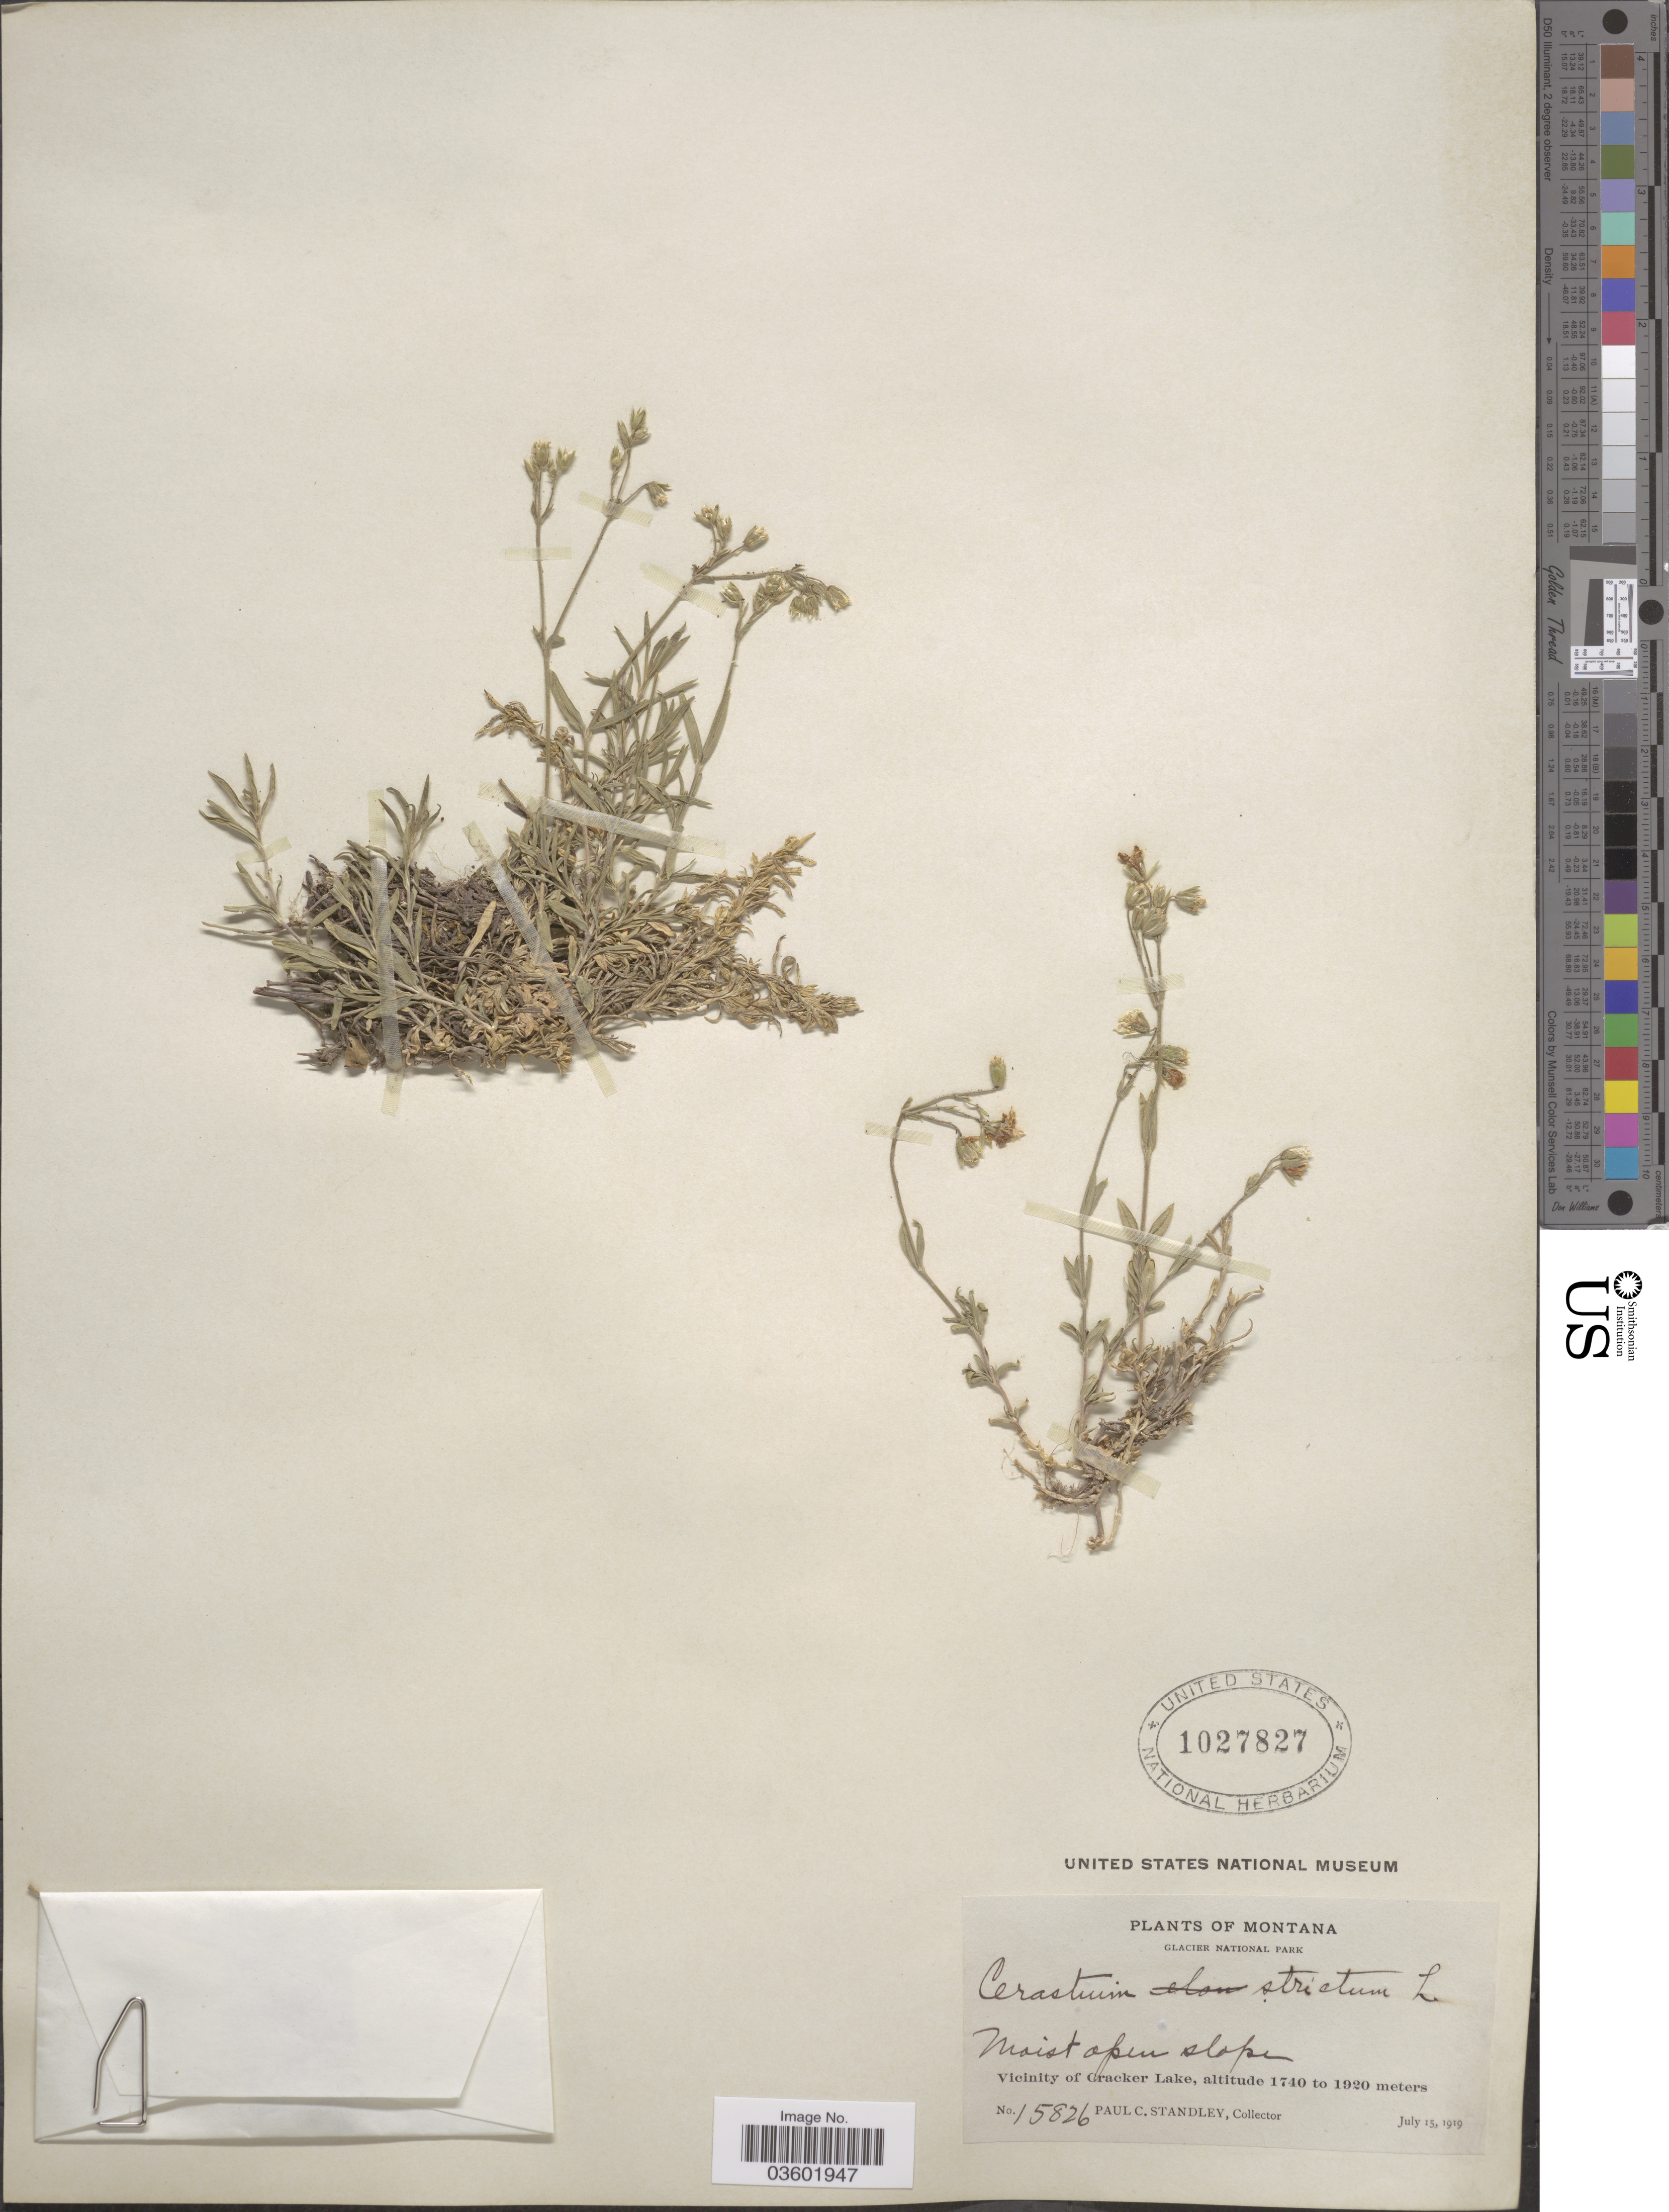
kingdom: Plantae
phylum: Tracheophyta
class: Magnoliopsida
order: Caryophyllales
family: Caryophyllaceae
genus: Cerastium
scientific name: Cerastium strictum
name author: L.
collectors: P. C. Standley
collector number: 15826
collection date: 1919-07-15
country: United States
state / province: Montana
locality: Glacier National Park. Vicinity of Cracker Lake.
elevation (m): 1740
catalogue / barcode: US 1027827